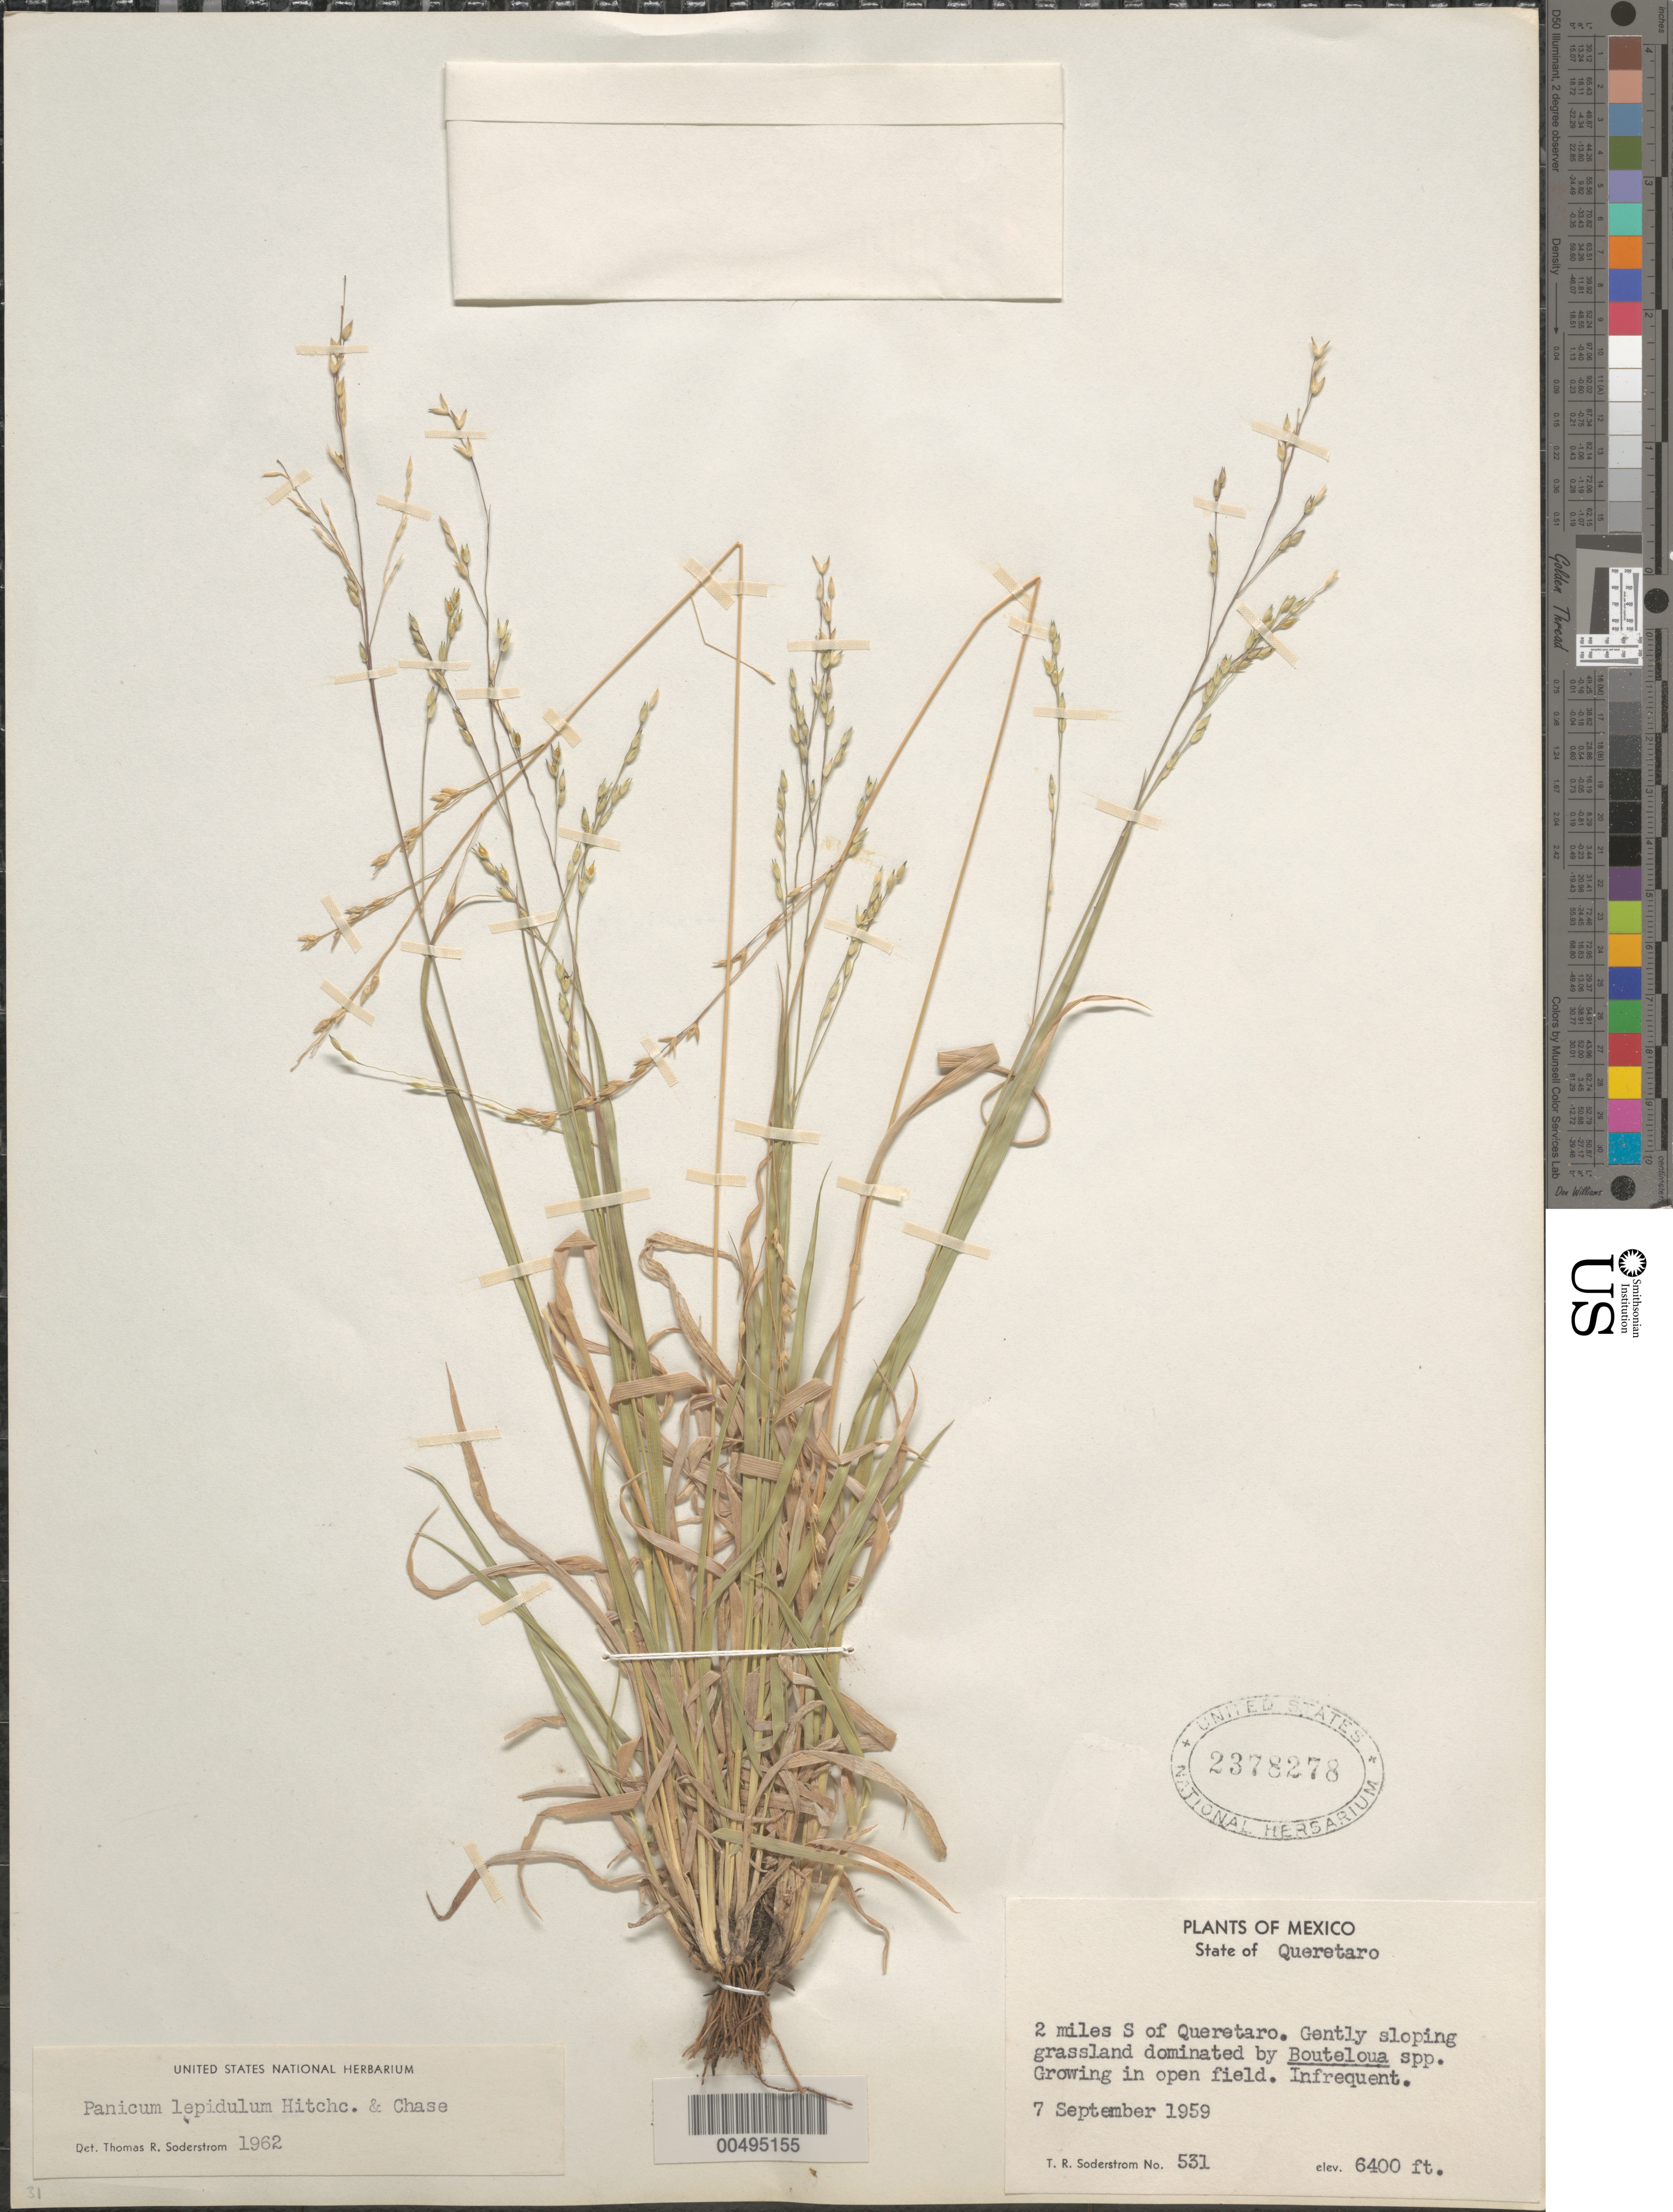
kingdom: Plantae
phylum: Tracheophyta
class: Liliopsida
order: Poales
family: Poaceae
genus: Panicum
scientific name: Panicum hallii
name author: Vasey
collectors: T. R. Soderstrom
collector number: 531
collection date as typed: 7 Sep 1959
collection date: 1959-09-07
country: Mexico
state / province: Querétaro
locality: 2 mi S of Querétaro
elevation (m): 1951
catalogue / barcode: US 2378278